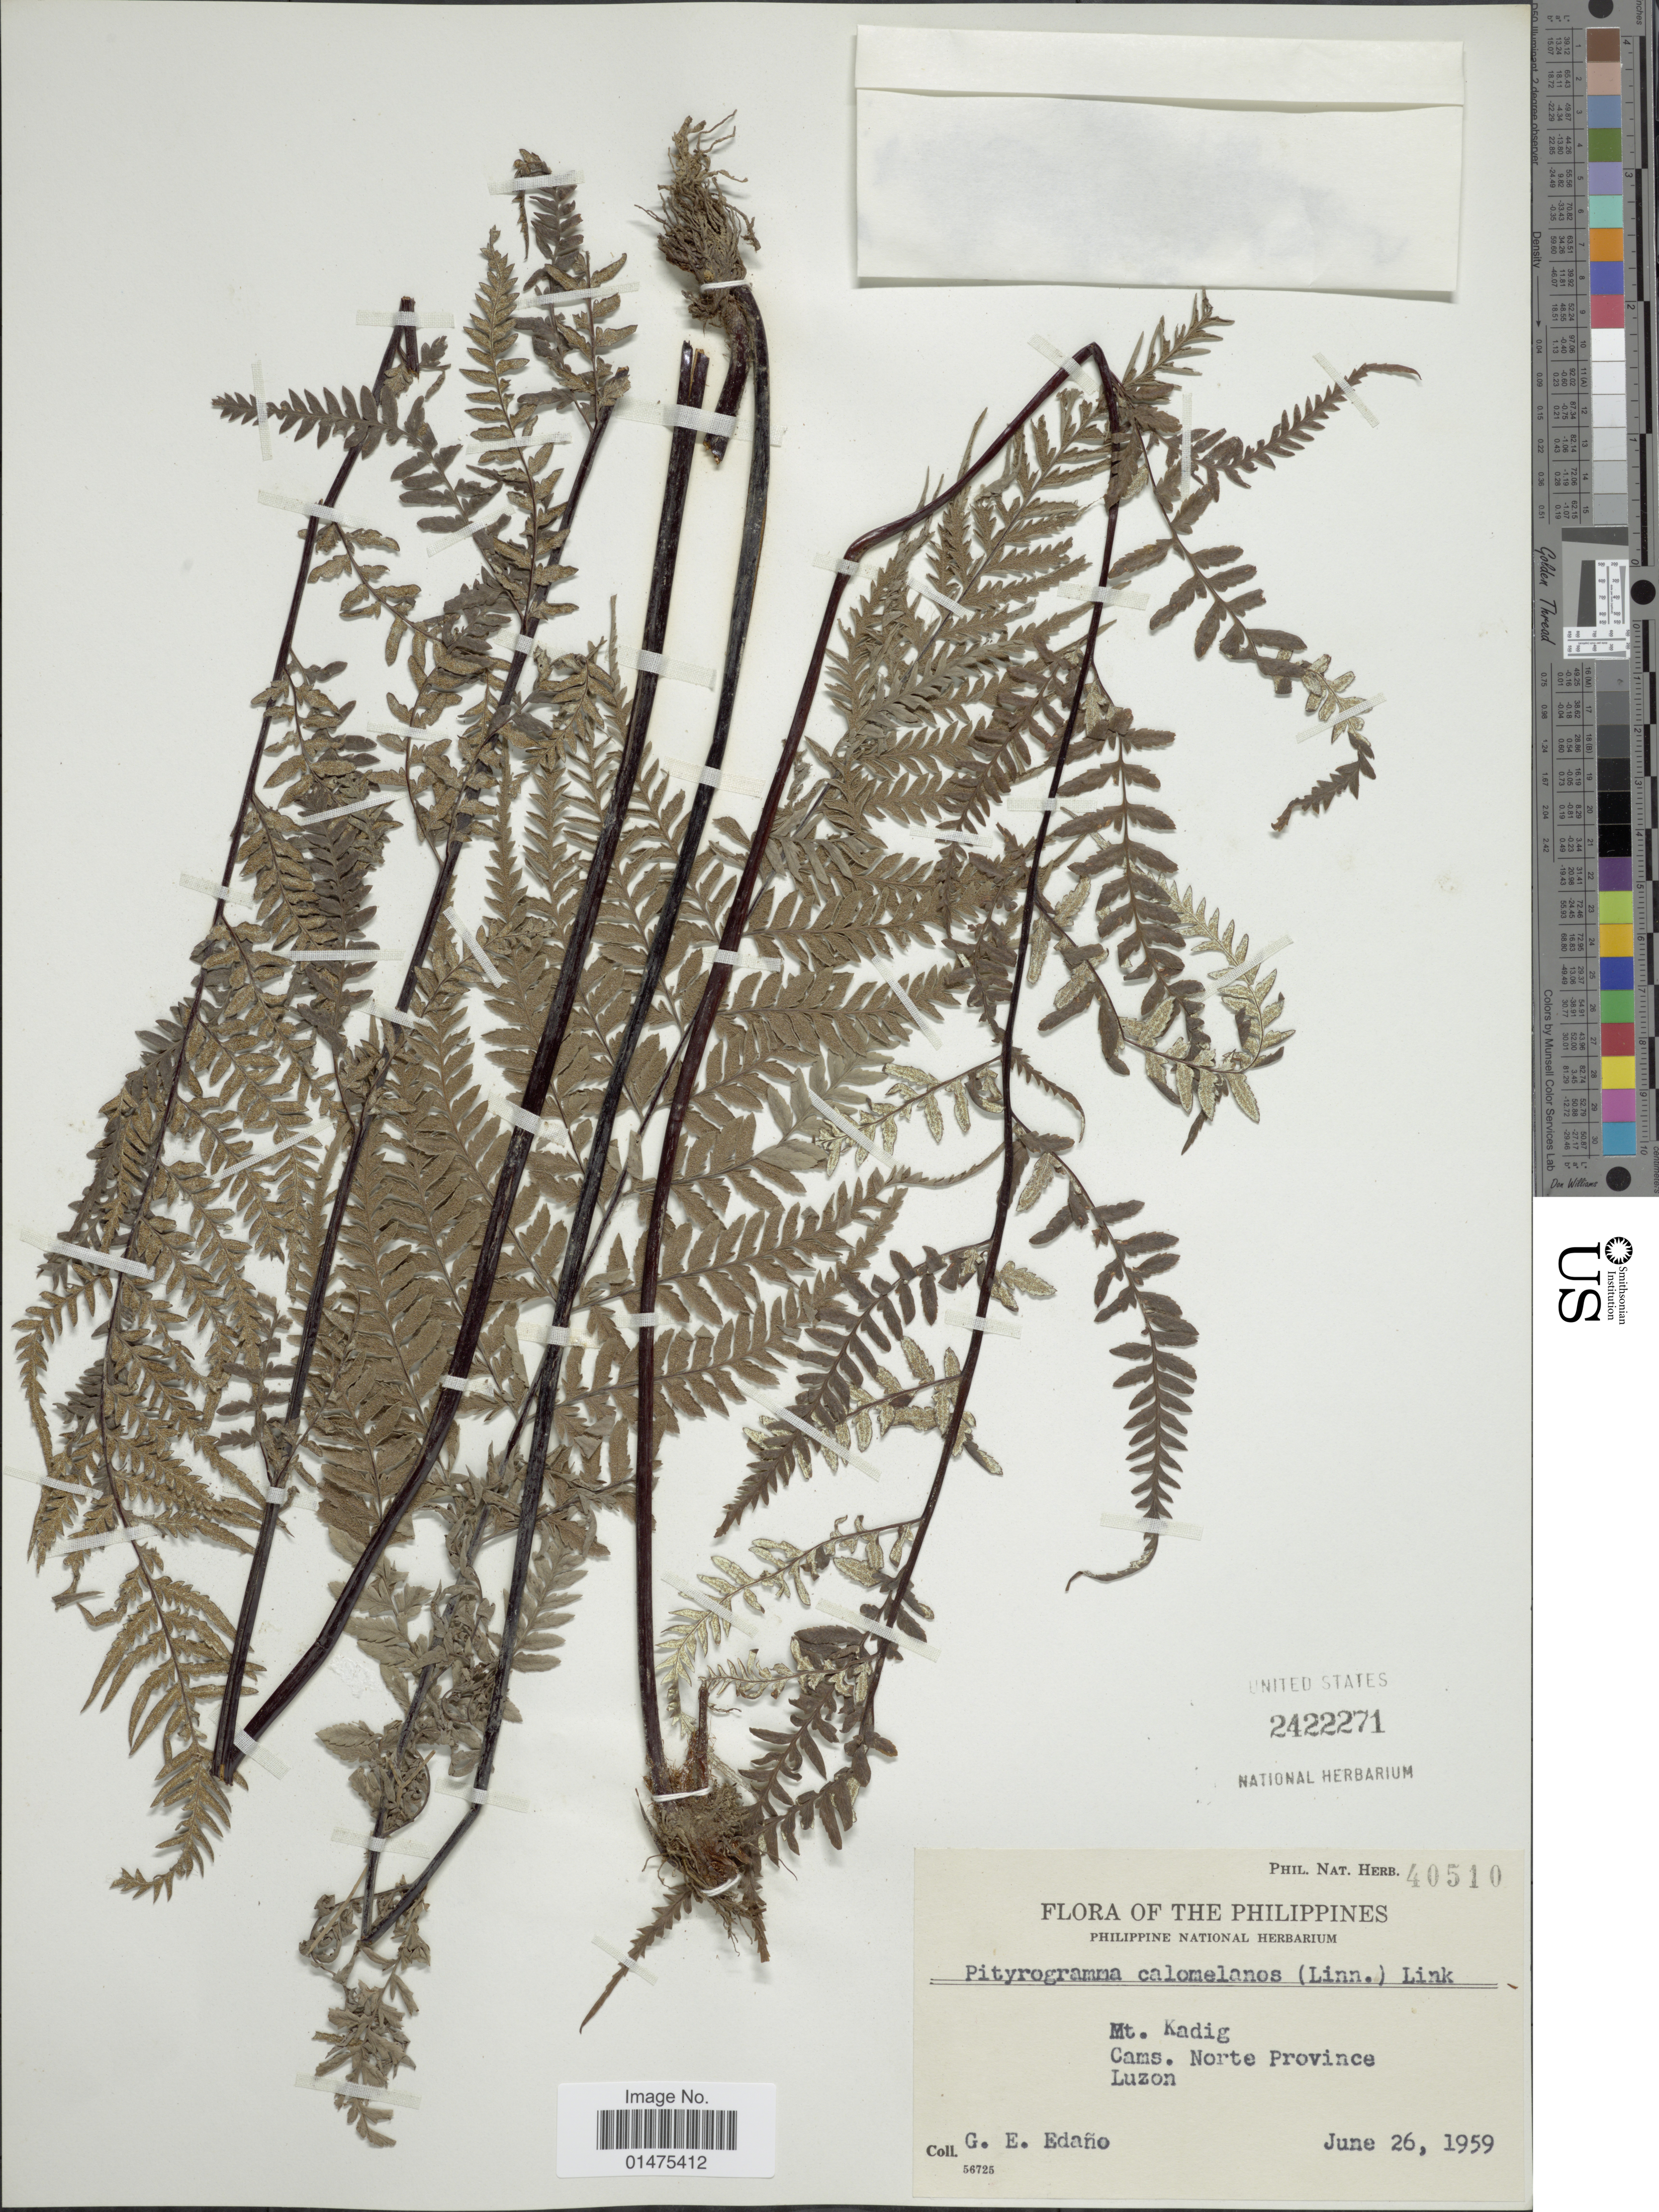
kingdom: Plantae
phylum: Tracheophyta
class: Polypodiopsida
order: Polypodiales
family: Pteridaceae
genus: Pityrogramma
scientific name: Pityrogramma calomelanos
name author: (L.) Link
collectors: G. E. Edaño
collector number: Phil. Nat. Herb. 40510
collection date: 1959-06-26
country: Philippines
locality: Mt. Kadig, Cams. Norte Province, Luzon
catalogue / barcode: US 2422271